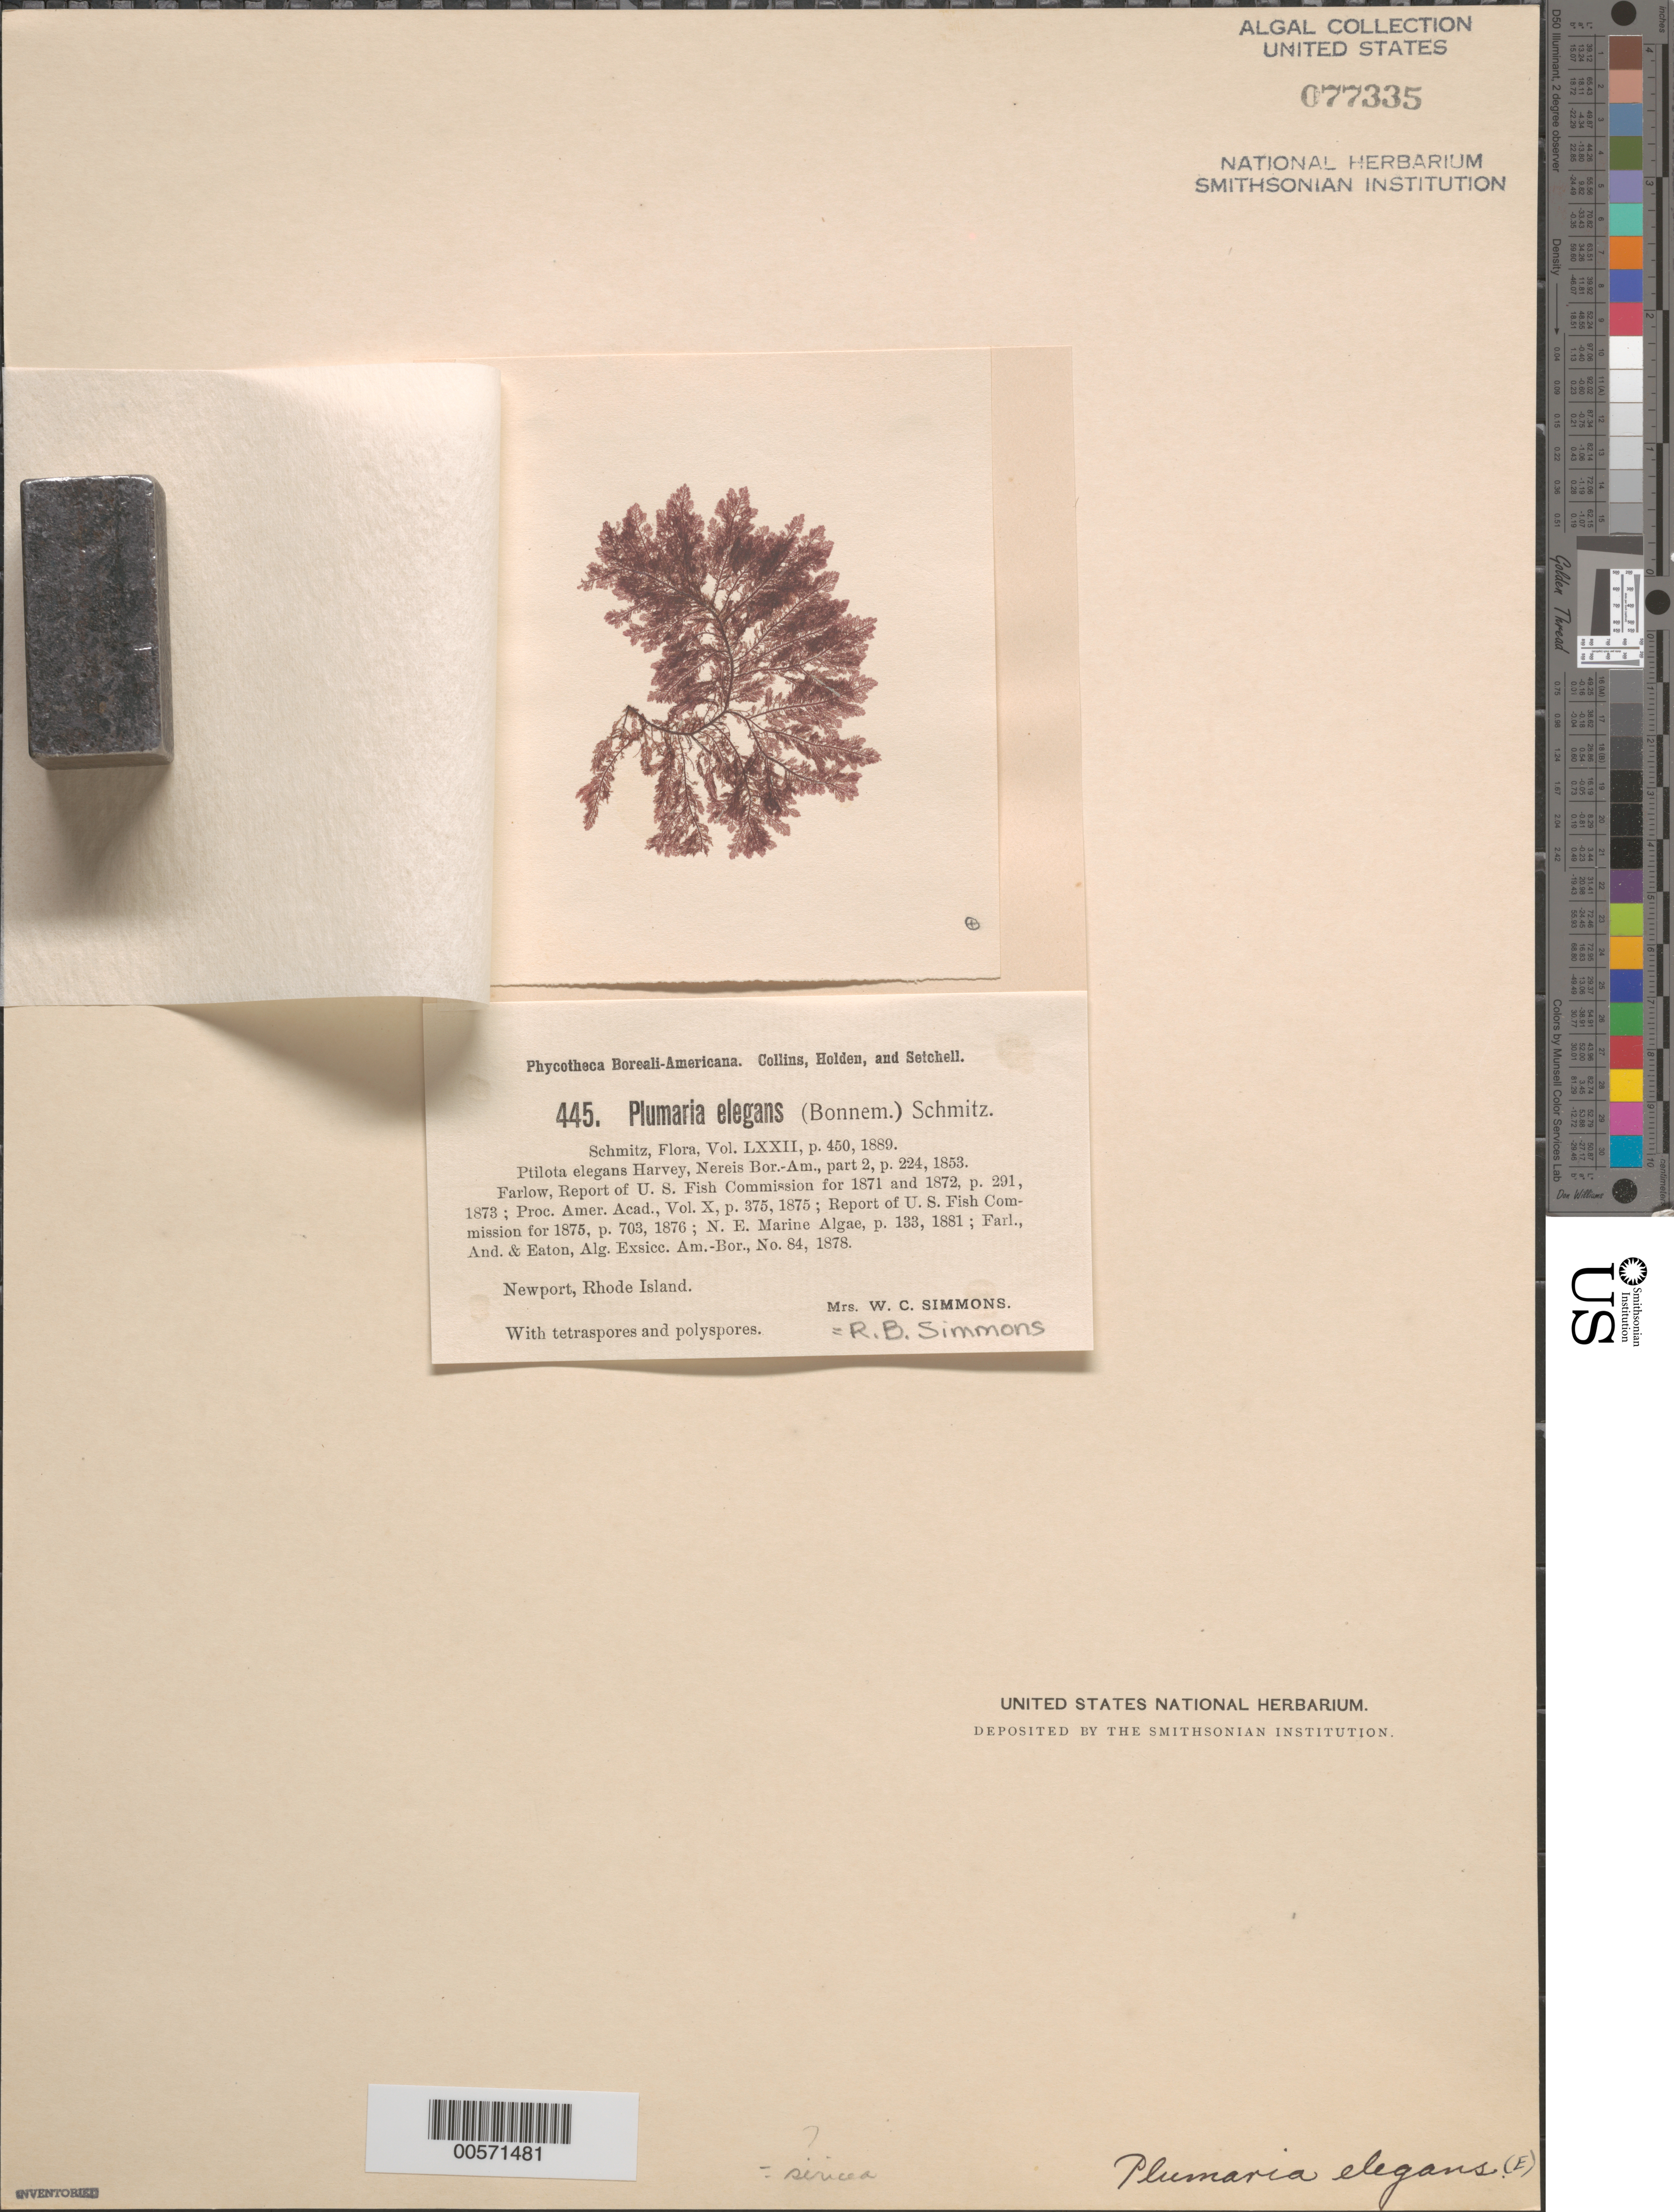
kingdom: Plantae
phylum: Rhodophyta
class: Florideophyceae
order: Ceramiales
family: Wrangeliaceae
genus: Plumaria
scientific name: Plumaria plumosa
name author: (Hudson) Kuntze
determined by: Algae name updating Project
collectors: R. B. Simmons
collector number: PB-A 445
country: United States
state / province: Rhode Island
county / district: Newport County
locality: Newport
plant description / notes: Collins, Holden & Setchell, Phycotheca Boreali-Americana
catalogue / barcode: US 77335